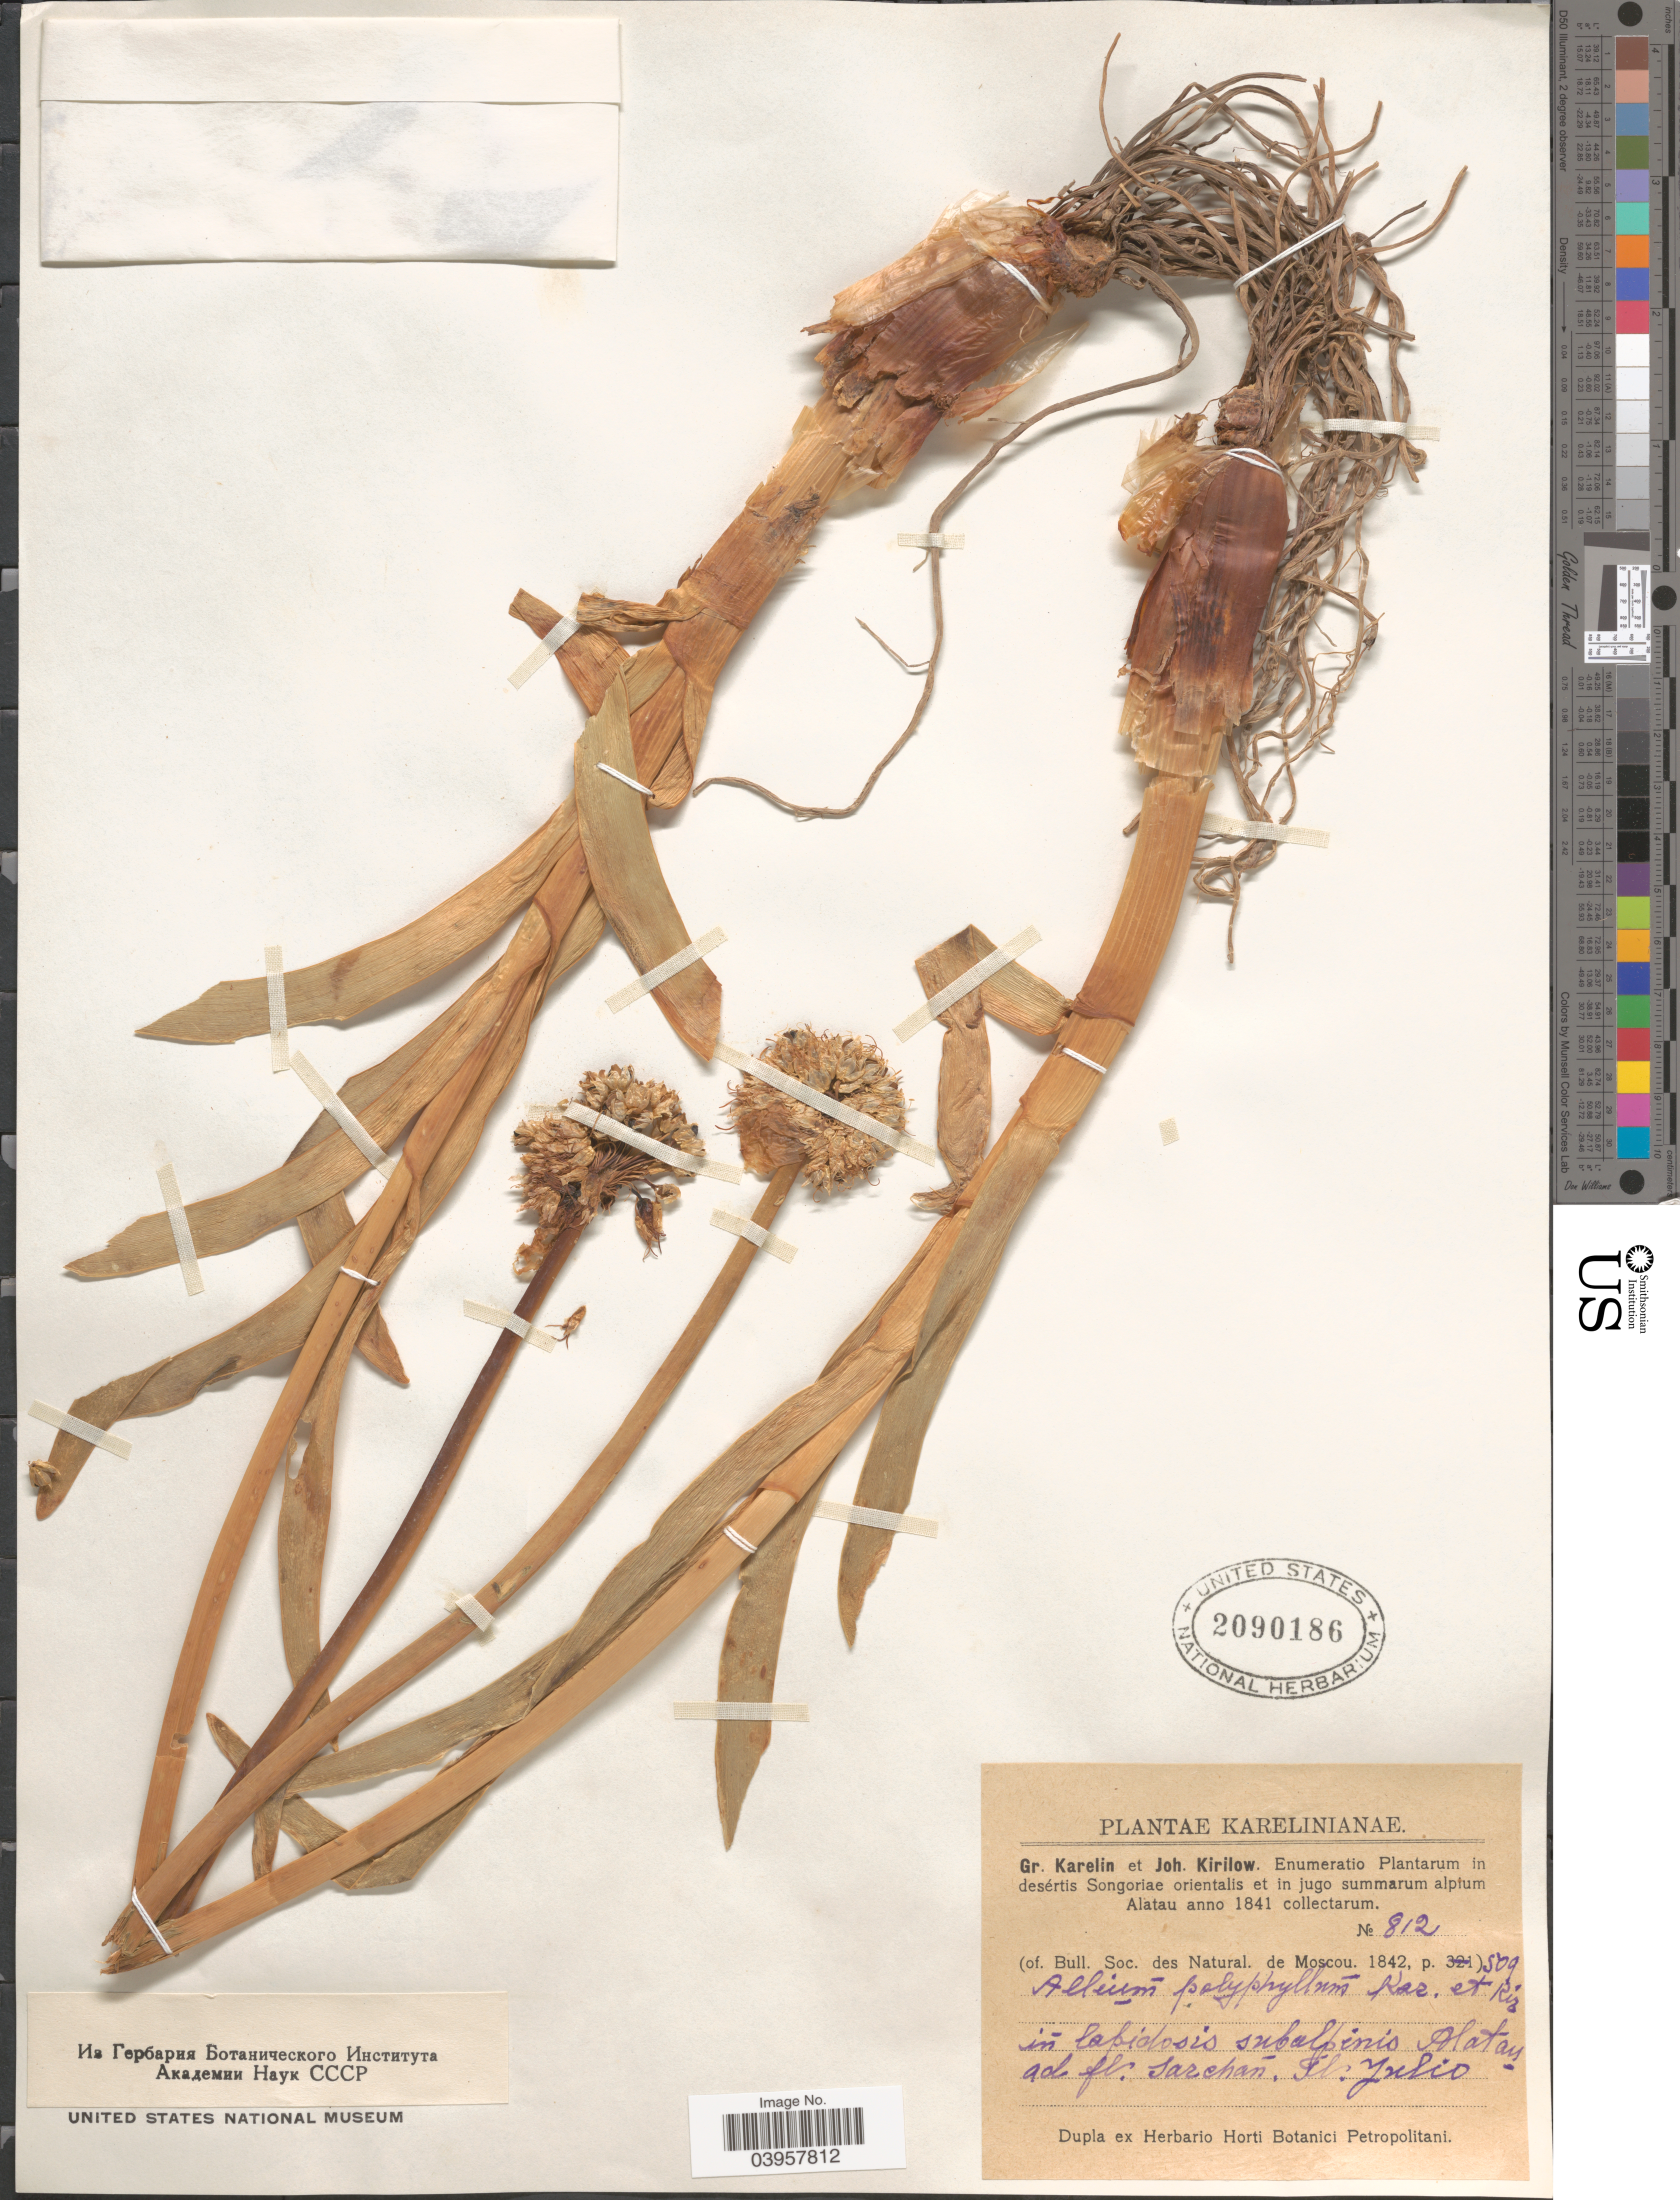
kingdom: Plantae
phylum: Tracheophyta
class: Liliopsida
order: Asparagales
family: Amaryllidaceae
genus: Allium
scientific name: Allium polyphyllum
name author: Kar. & Kir.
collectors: G. S. Karelin & I. P. Kirilov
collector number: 812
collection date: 1841-07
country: Kazakhstan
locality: Desertis Songoriae orientalis et in jugo summarum alpium Alatau. In lapidosis subalpinis Alatau ad fl. Sarchán.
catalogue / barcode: US 2090186